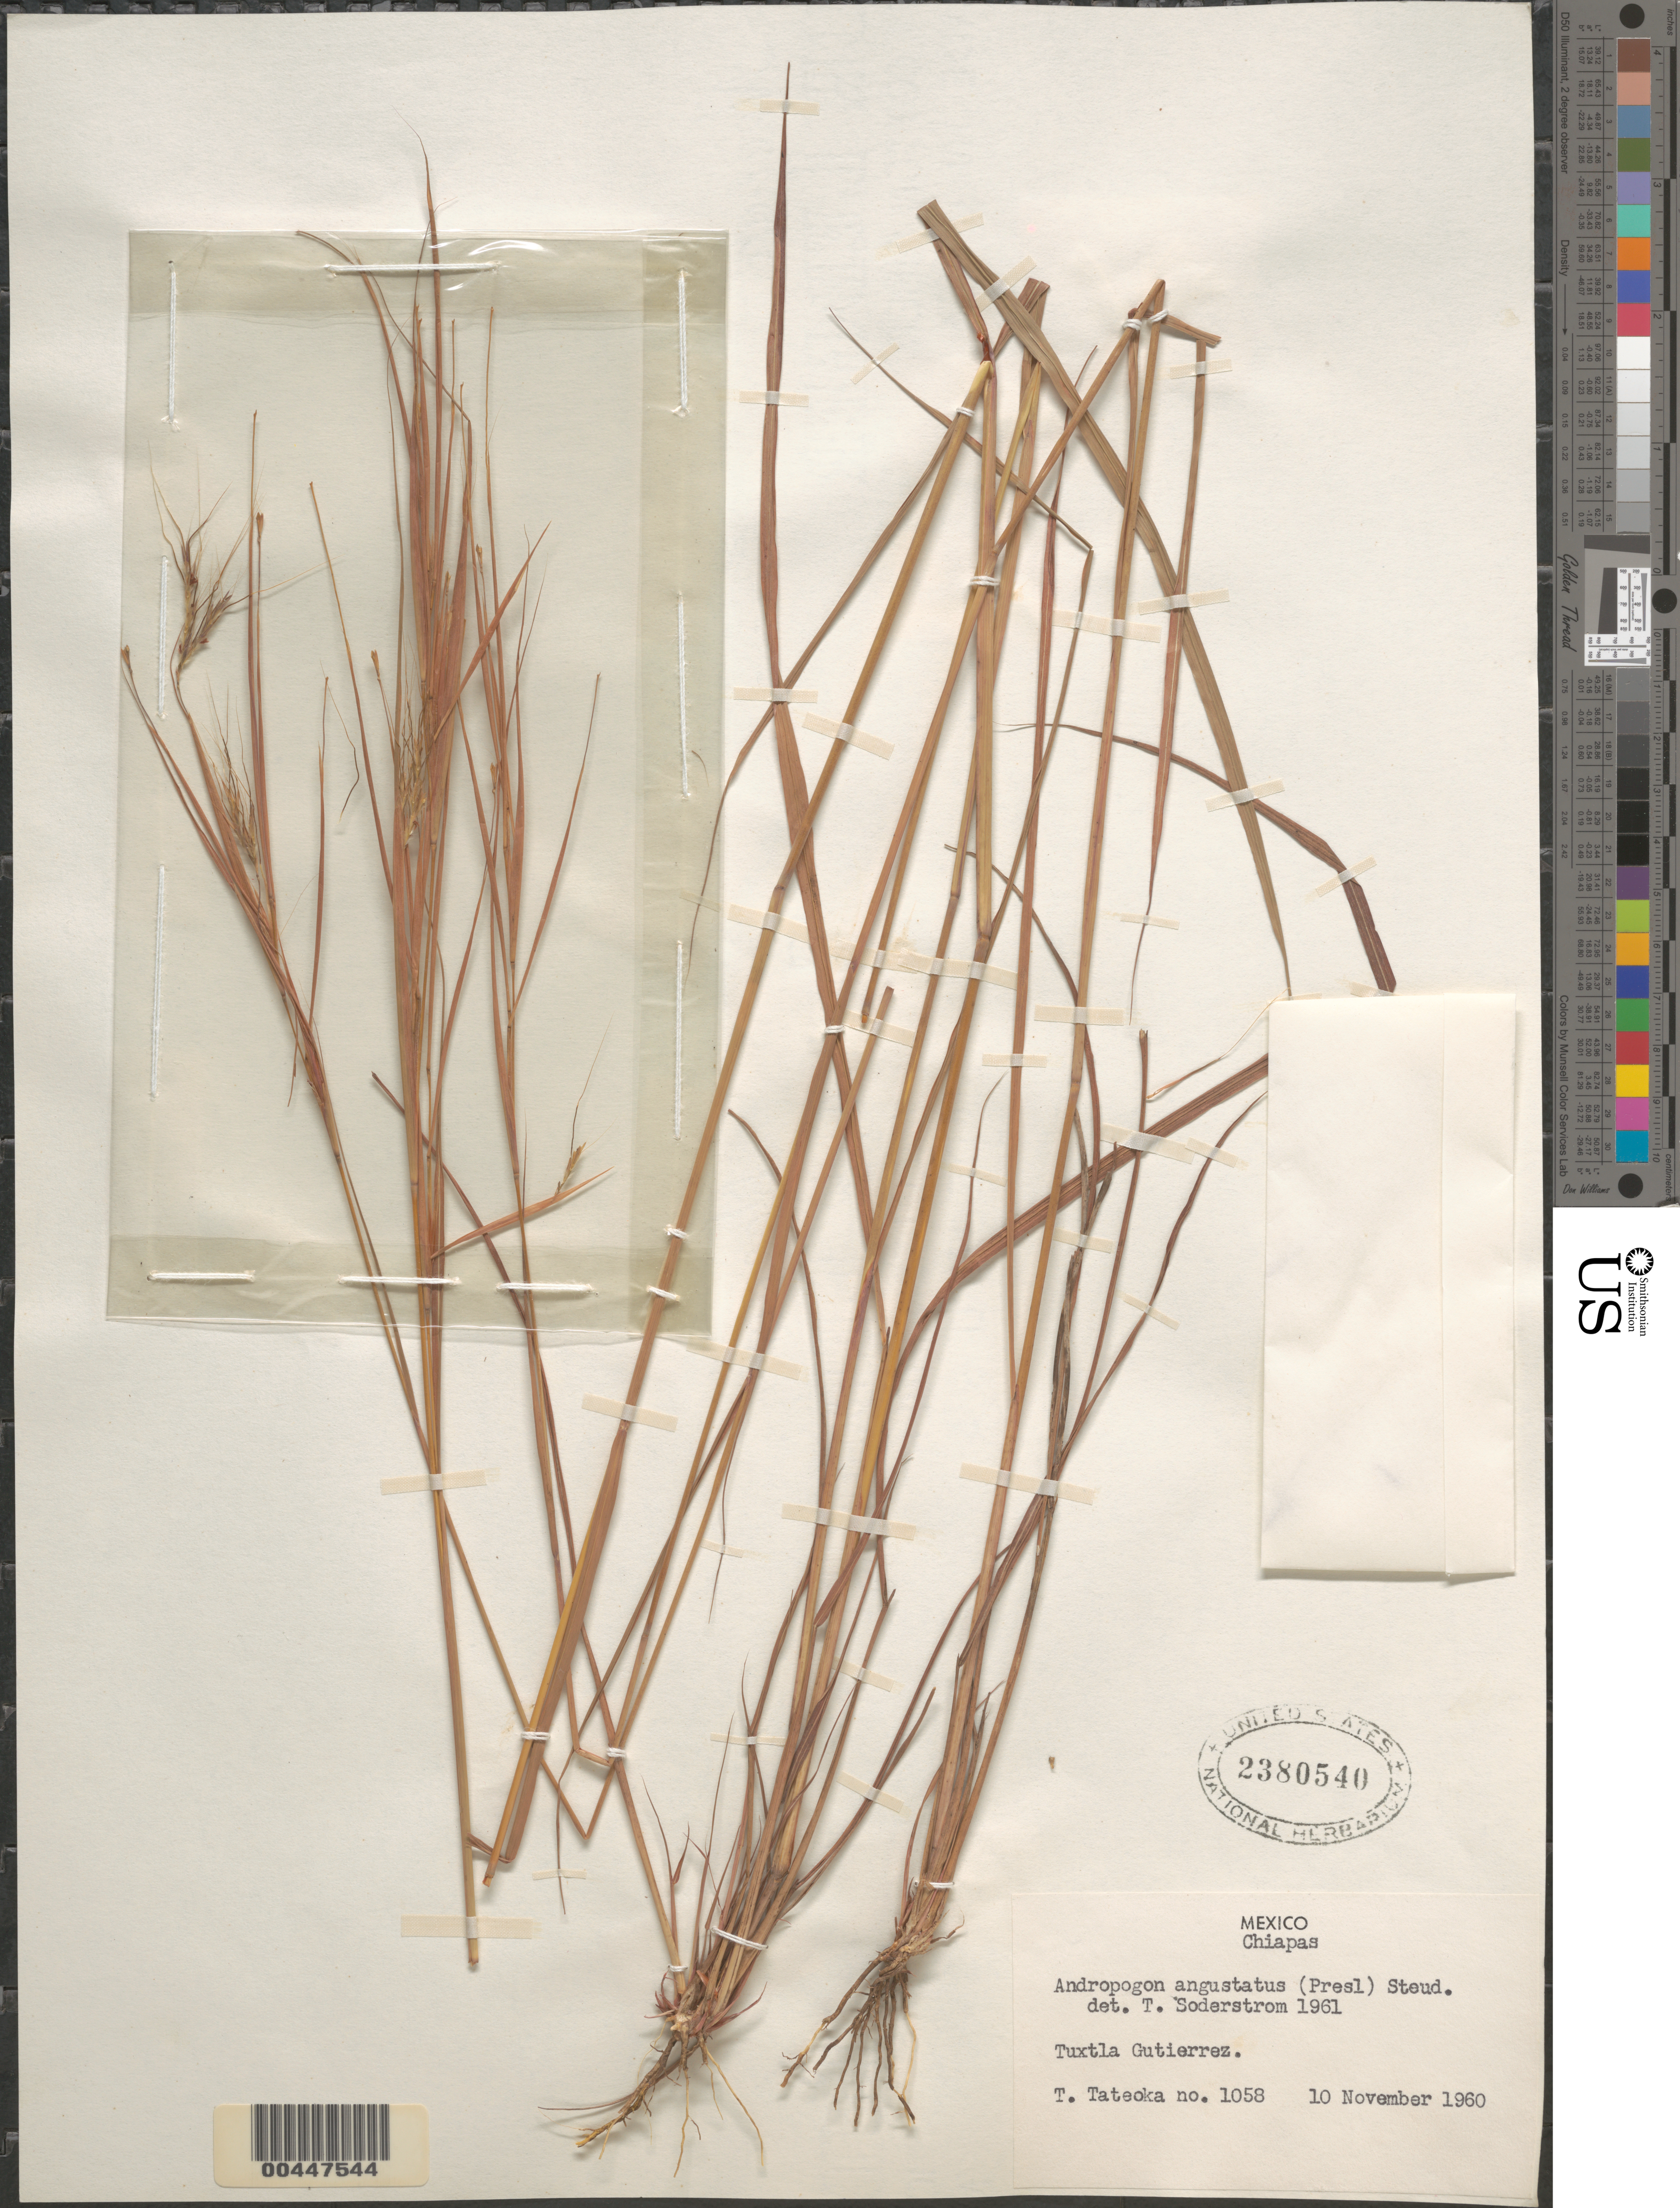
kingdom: Plantae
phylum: Tracheophyta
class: Liliopsida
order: Poales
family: Poaceae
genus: Andropogon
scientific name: Andropogon angustatus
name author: (J. Presl) Steud.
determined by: Soderstrom, T. R.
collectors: T. Tateoka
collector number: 1058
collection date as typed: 10 Nov 1960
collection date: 1960-11-10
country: Mexico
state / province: Chiapas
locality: Tuxtla Gutierrez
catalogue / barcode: US 2380540